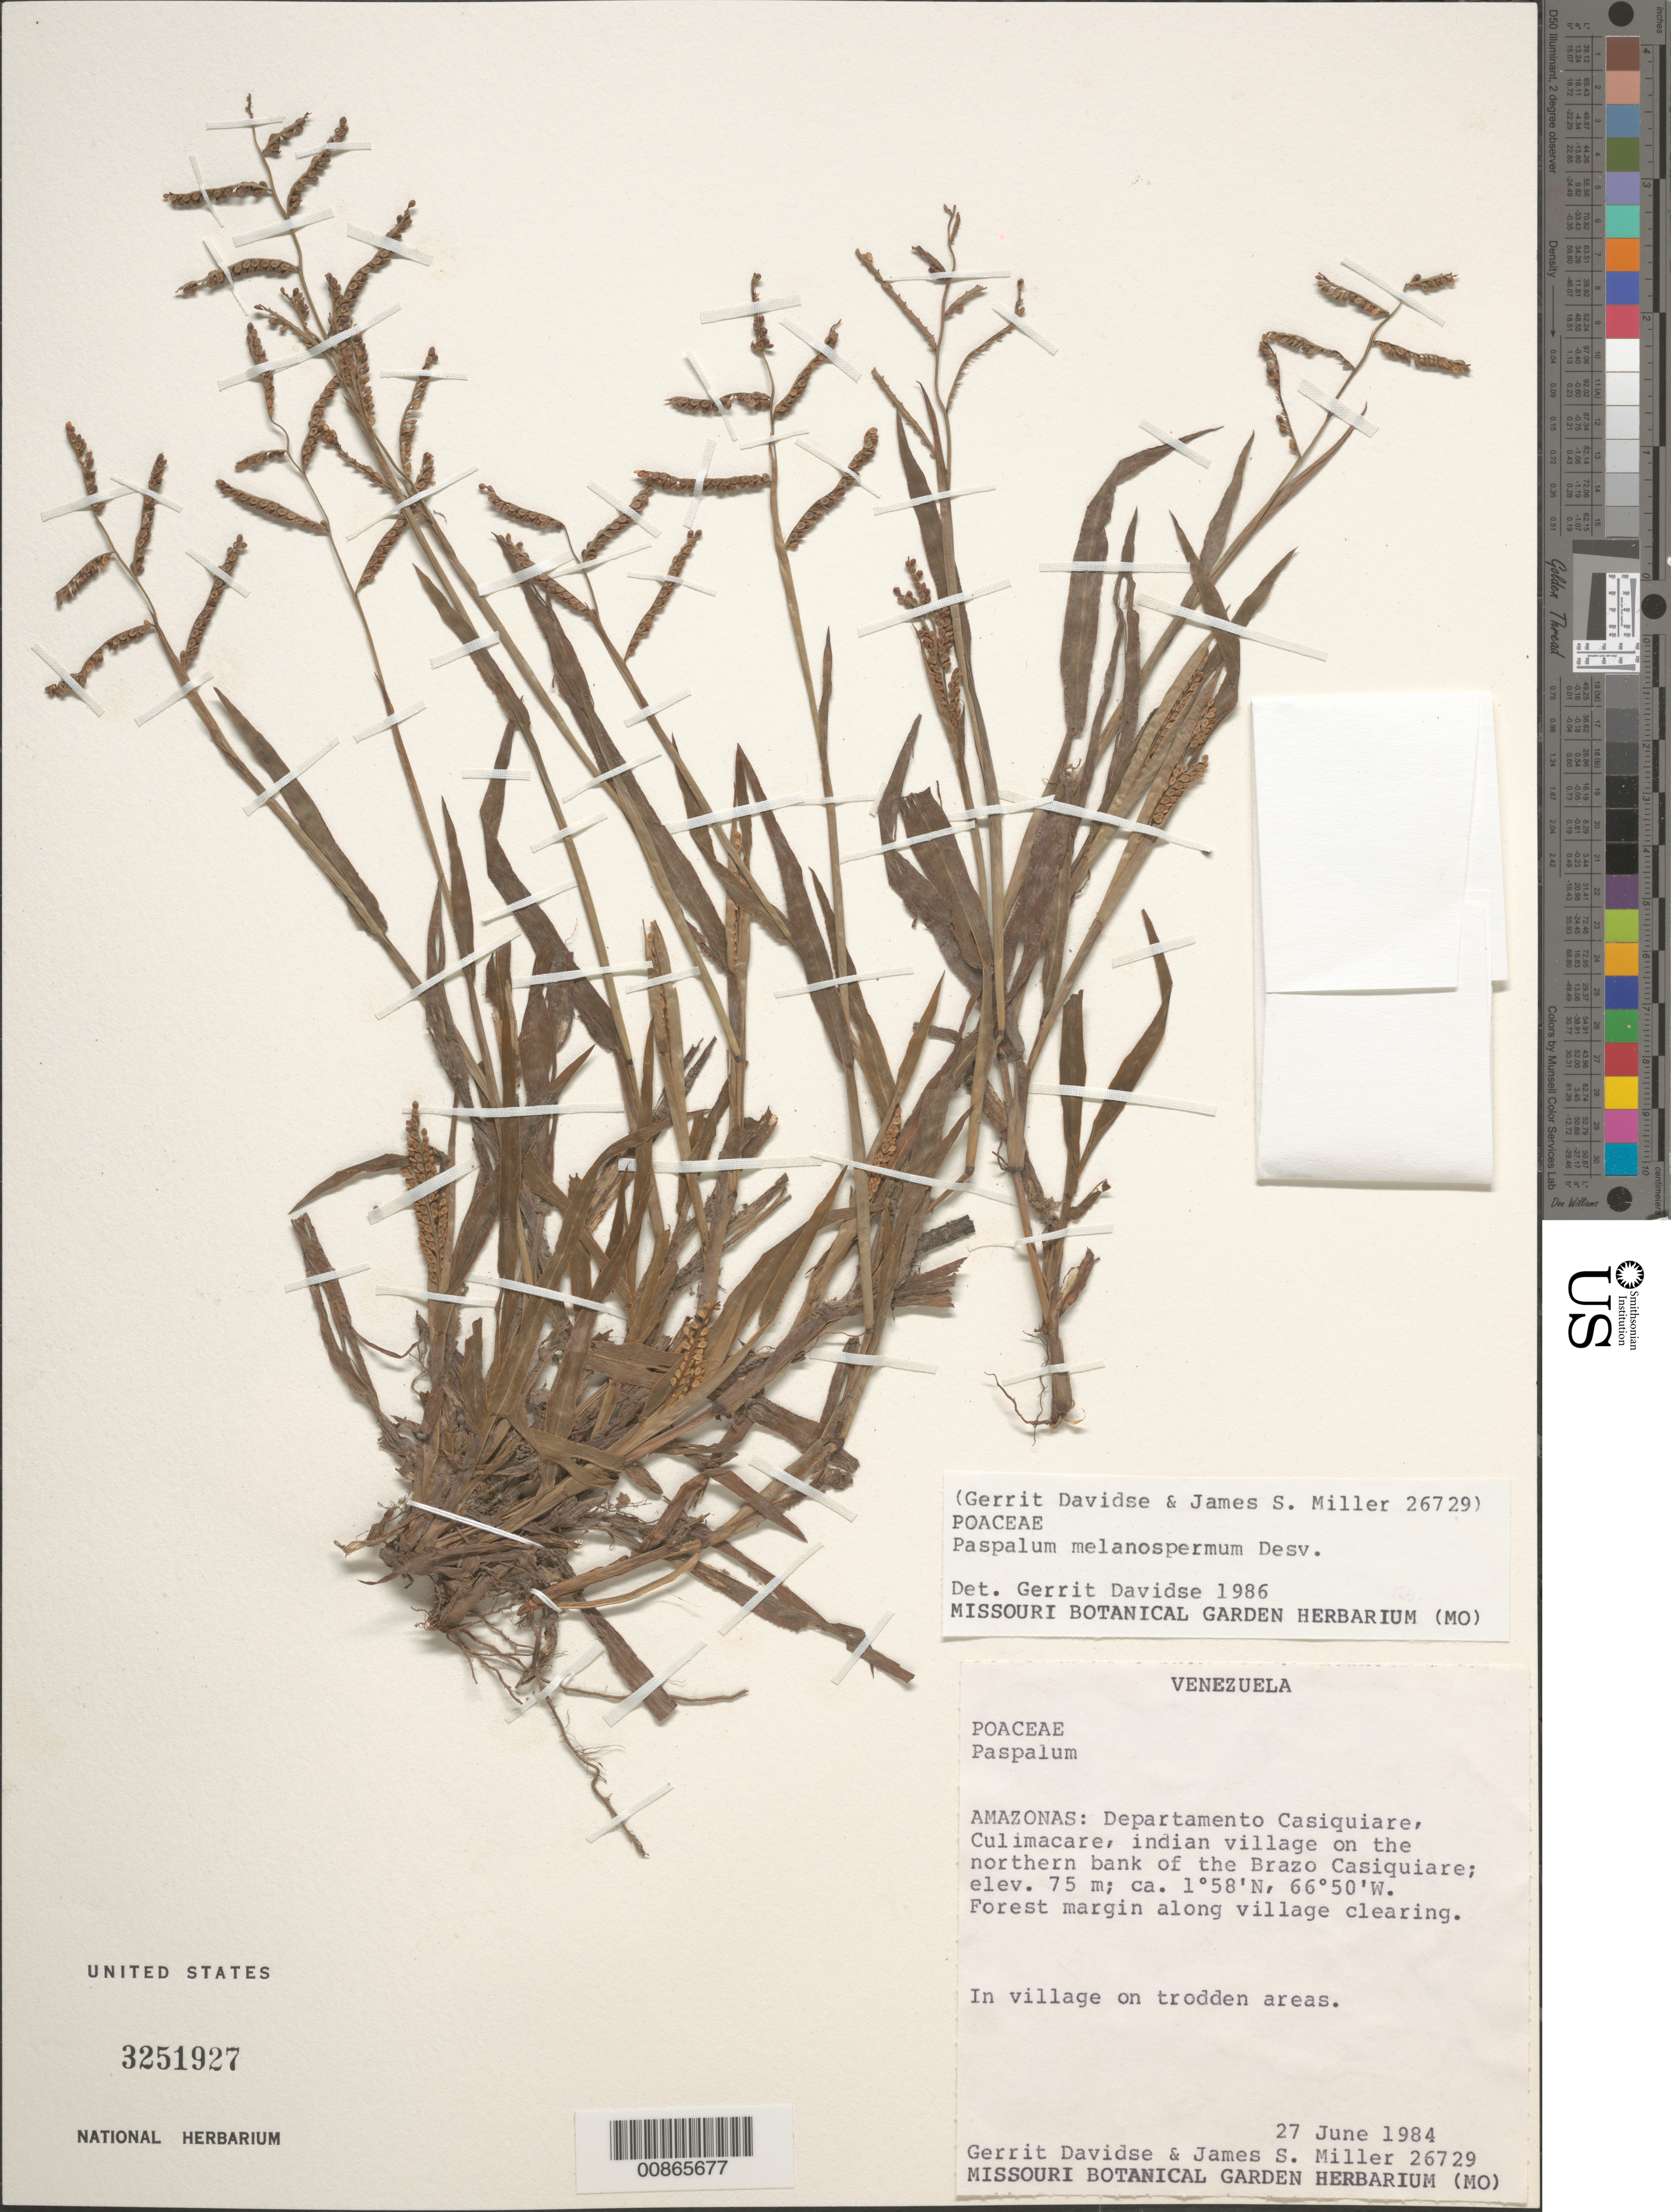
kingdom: Plantae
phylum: Tracheophyta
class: Liliopsida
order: Poales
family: Poaceae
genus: Paspalum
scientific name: Paspalum melanospermum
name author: Desv. ex Poir.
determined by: Davidse, Gerrit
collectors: G. Davidse & J. S. Miller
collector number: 26729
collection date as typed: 27-Jun-84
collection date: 1984-06-27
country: Venezuela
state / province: Amazonas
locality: Culimacare, indian village on N bank of Brazo Casiquiare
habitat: Forest margin along village clearing; in village on trodden areas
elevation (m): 75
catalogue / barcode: US 3251927